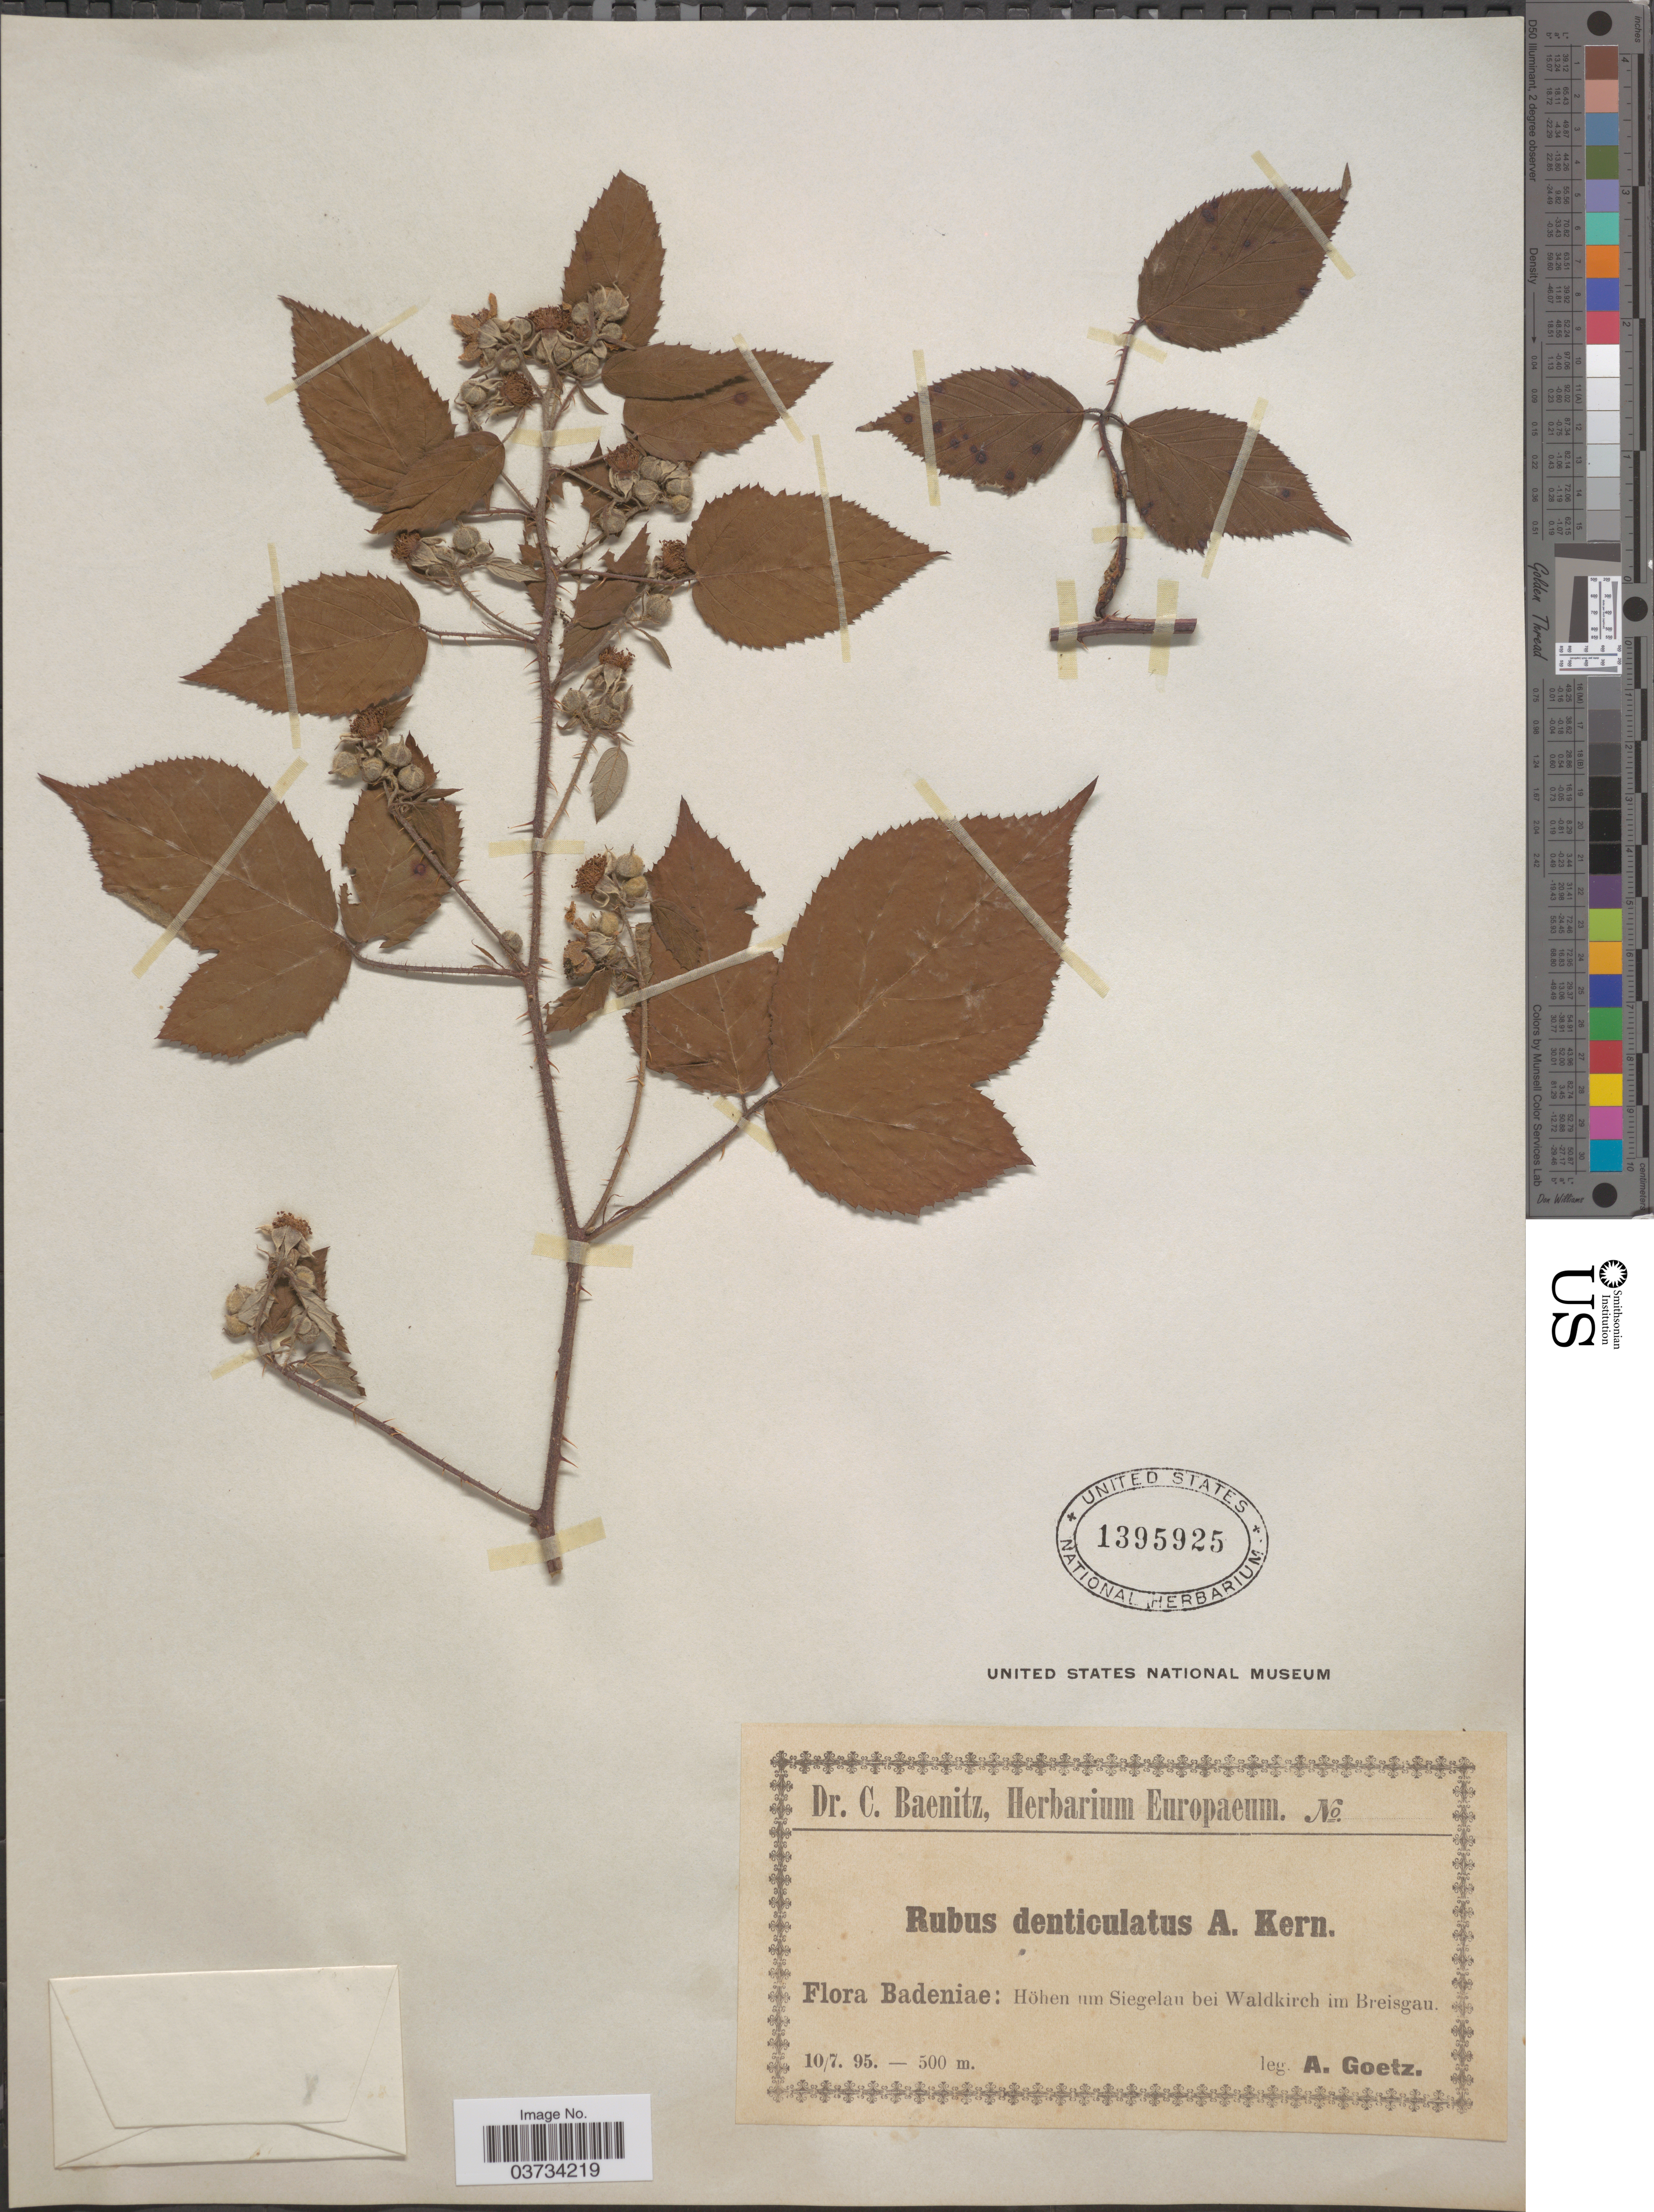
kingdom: Plantae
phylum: Tracheophyta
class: Magnoliopsida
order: Rosales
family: Rosaceae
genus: Rubus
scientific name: Rubus denticulatus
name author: Sabr.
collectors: A. Goetz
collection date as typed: Transcribed d/m/y: 10/7/95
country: Germany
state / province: Baden-Württemberg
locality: Badeniae: Höhen um siegelau bei Waldkirch im Breisgau.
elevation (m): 500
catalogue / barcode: US 1395925